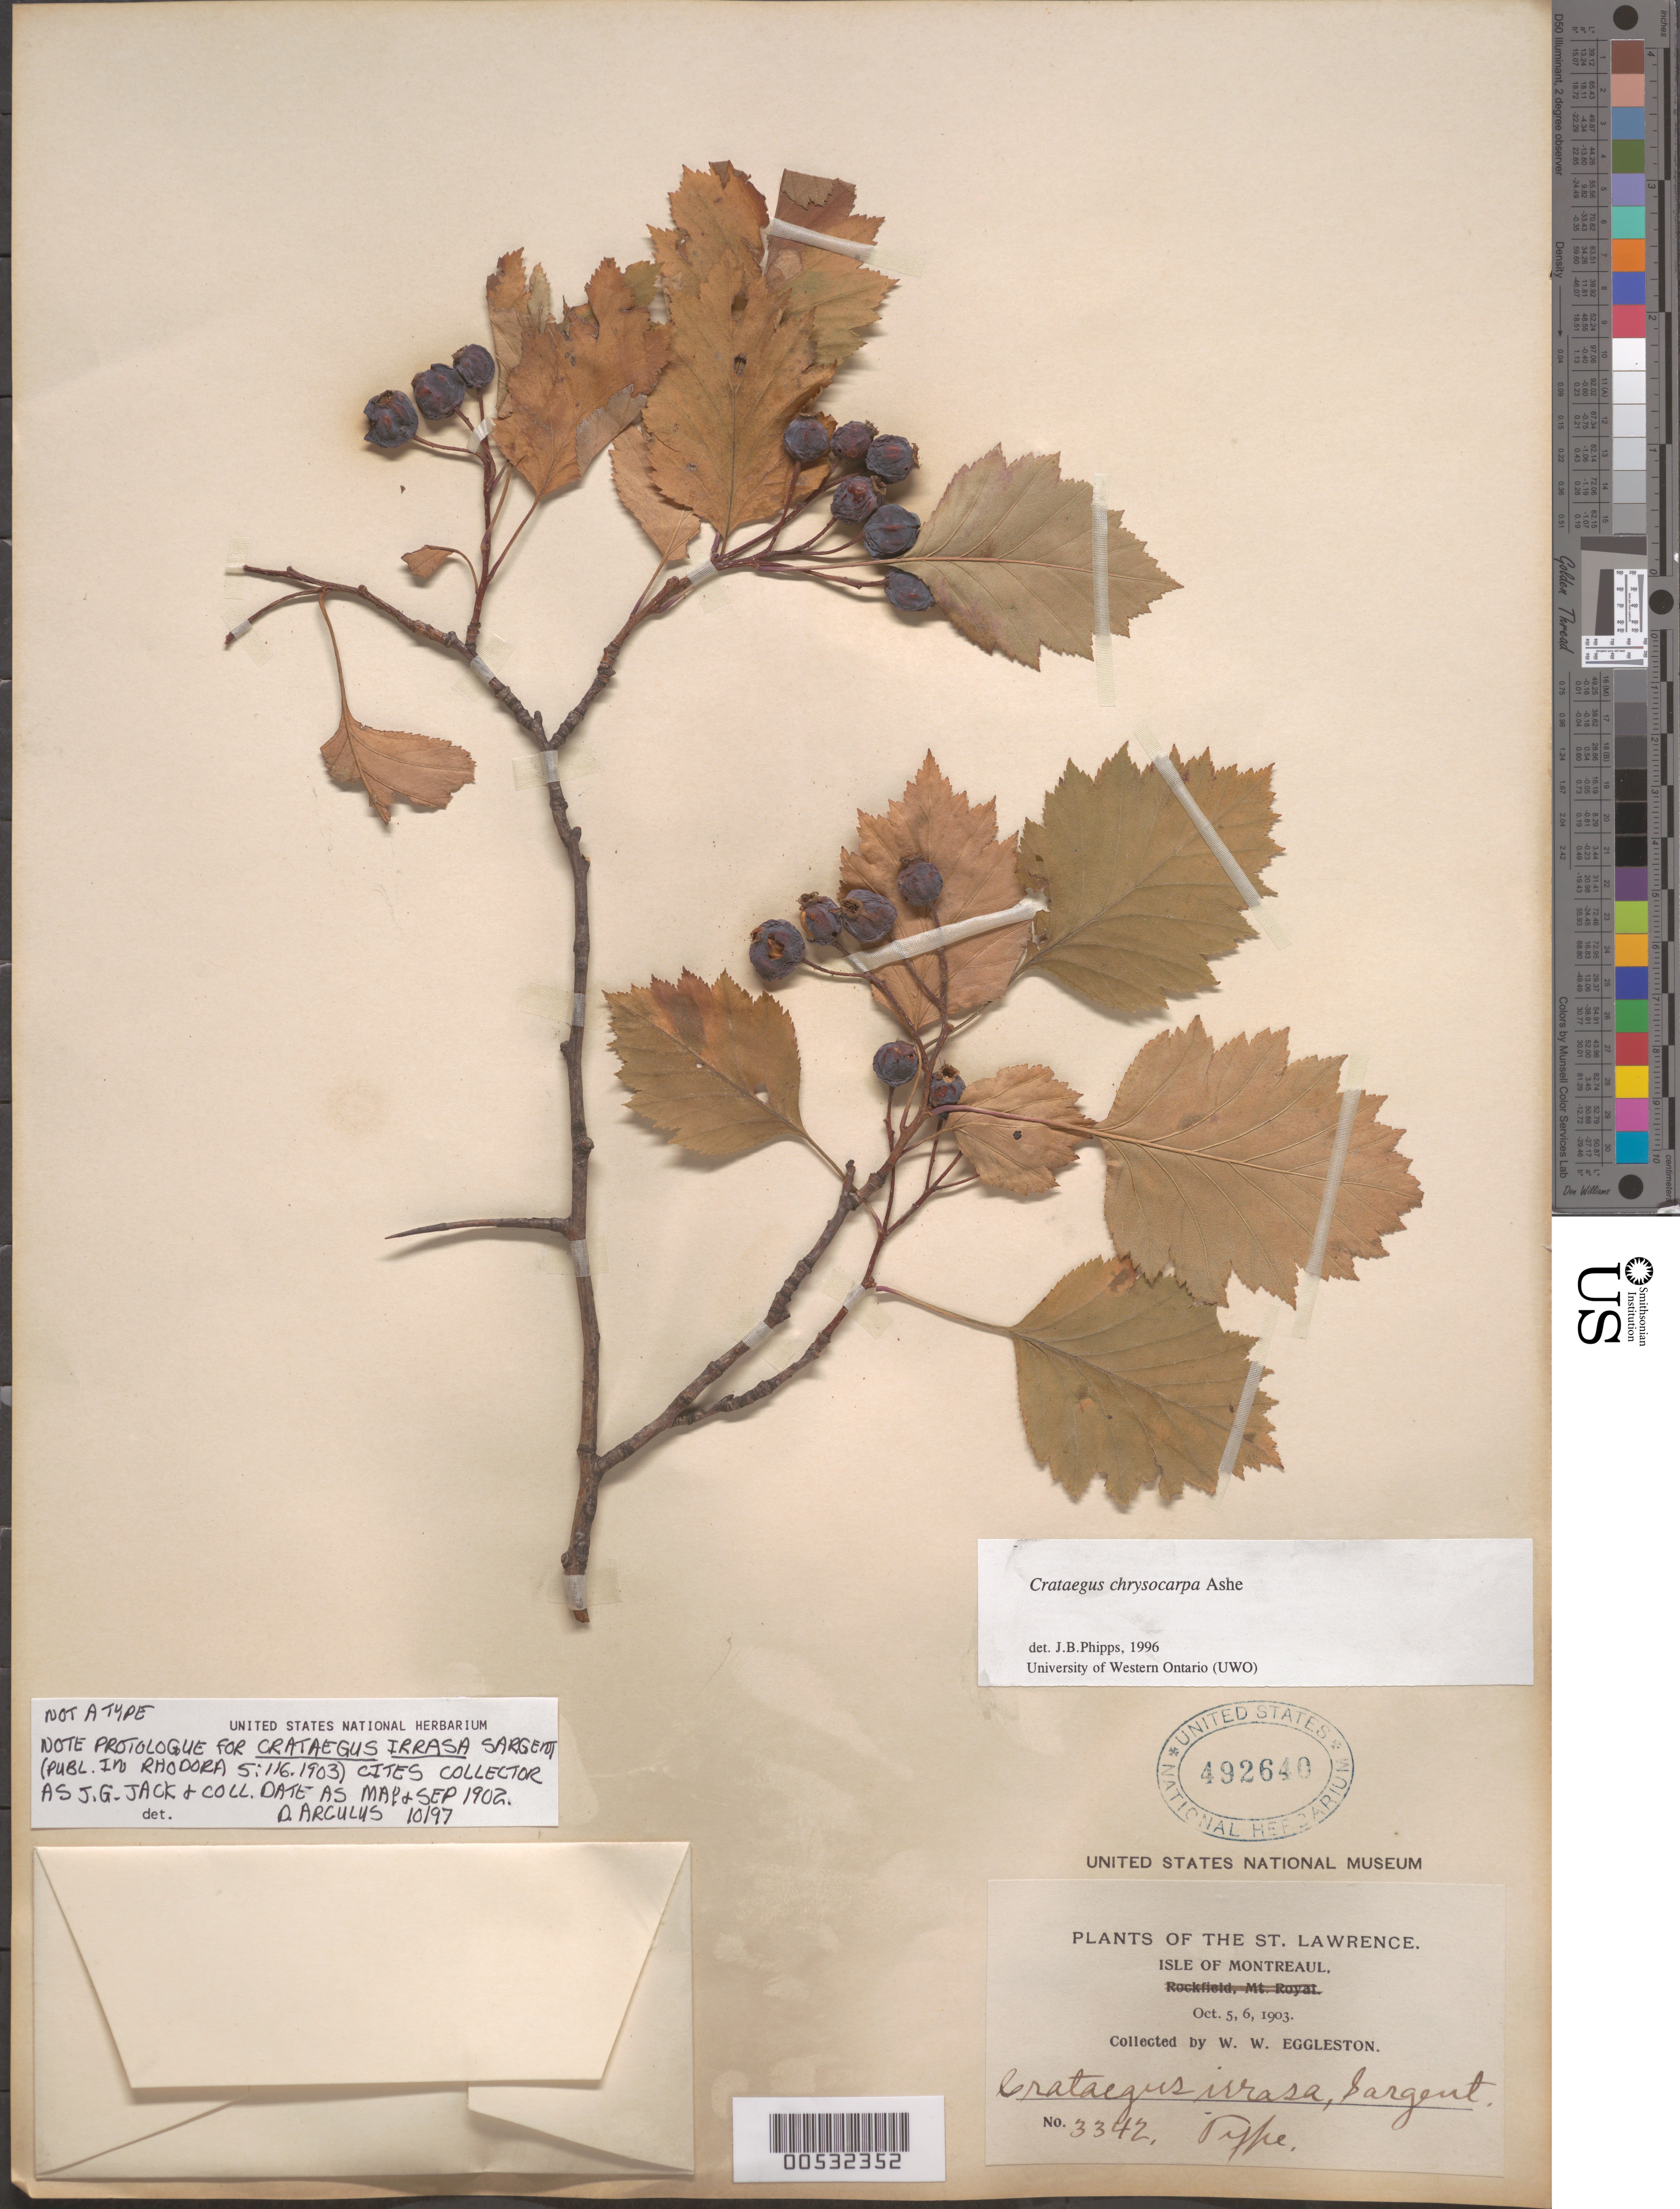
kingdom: Plantae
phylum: Tracheophyta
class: Magnoliopsida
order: Rosales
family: Rosaceae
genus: Crataegus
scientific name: Crataegus chrysocarpa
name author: Ashe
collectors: W. W. Eggleston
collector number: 3342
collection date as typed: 05 Oct 1903 to 06 Oct 1903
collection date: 1903-10-05/1903-10-06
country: Canada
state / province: Quebec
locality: Isle of montreal, st. lawrence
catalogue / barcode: US 492640